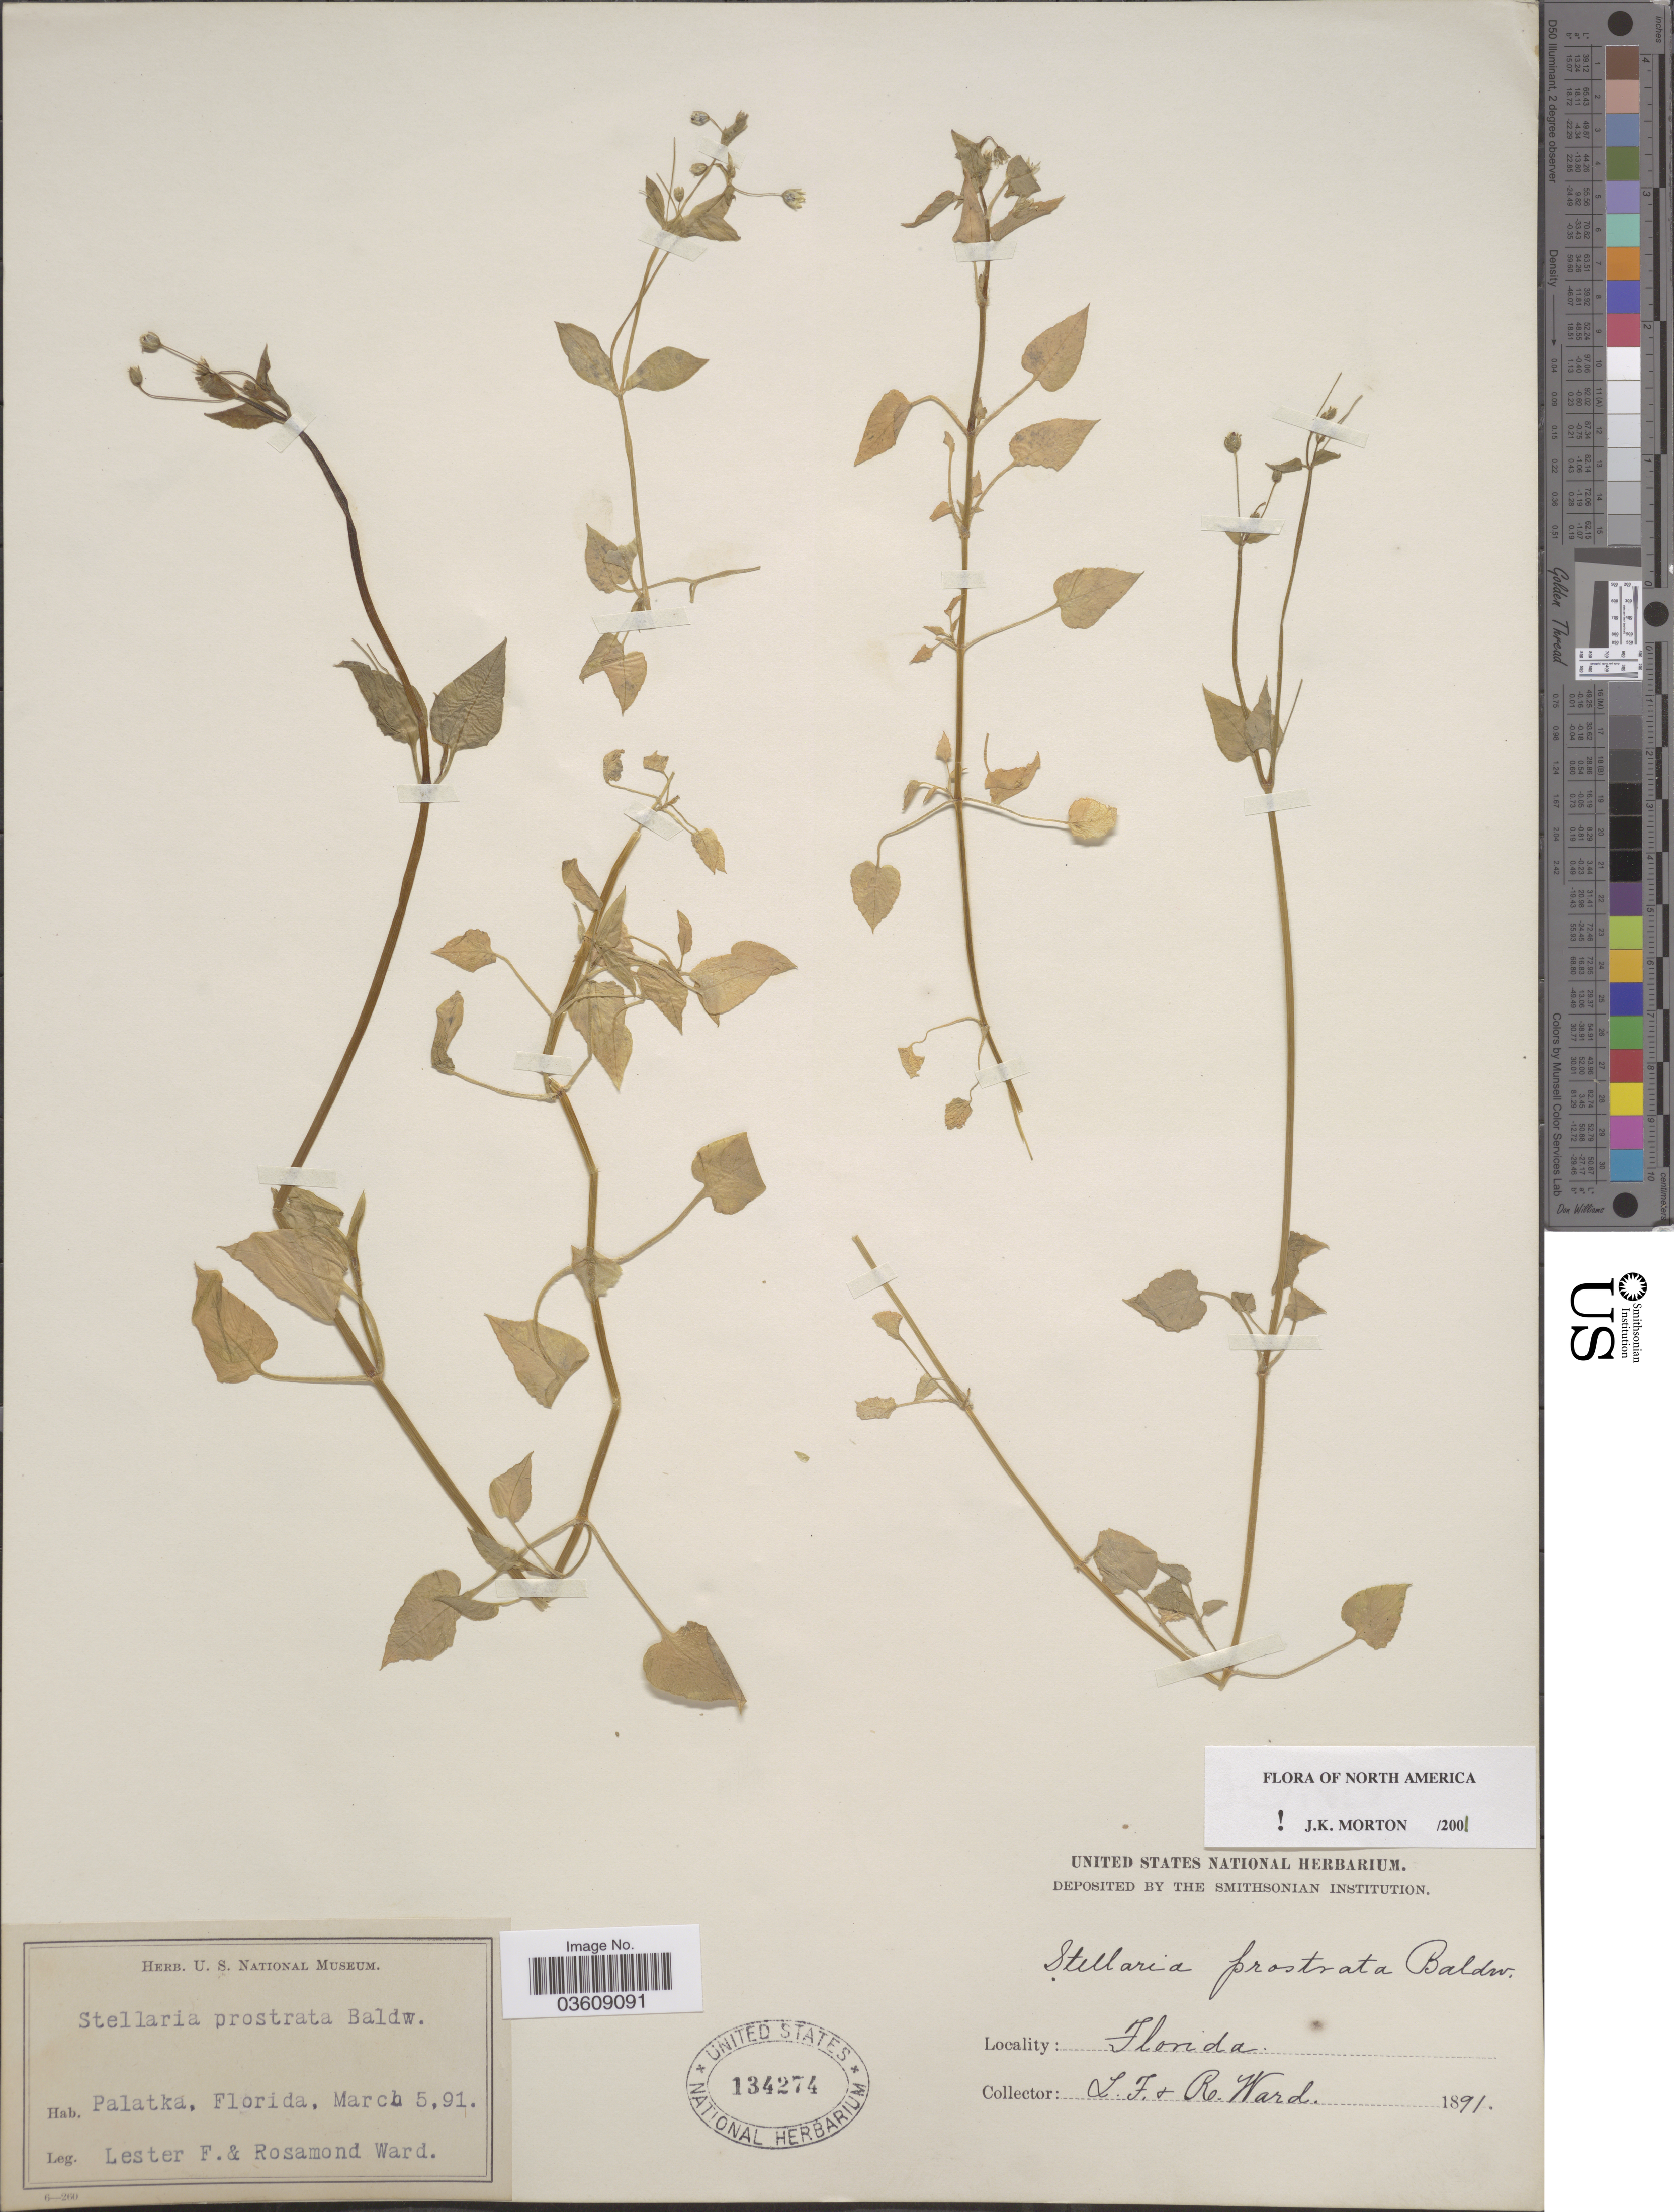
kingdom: Plantae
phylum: Tracheophyta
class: Magnoliopsida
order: Caryophyllales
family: Caryophyllaceae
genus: Stellaria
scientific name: Stellaria prostrata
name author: Baldwin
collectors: L. F. Ward & R. Ward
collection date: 1891-03-05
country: United States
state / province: Florida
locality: Palatka.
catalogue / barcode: US 134274